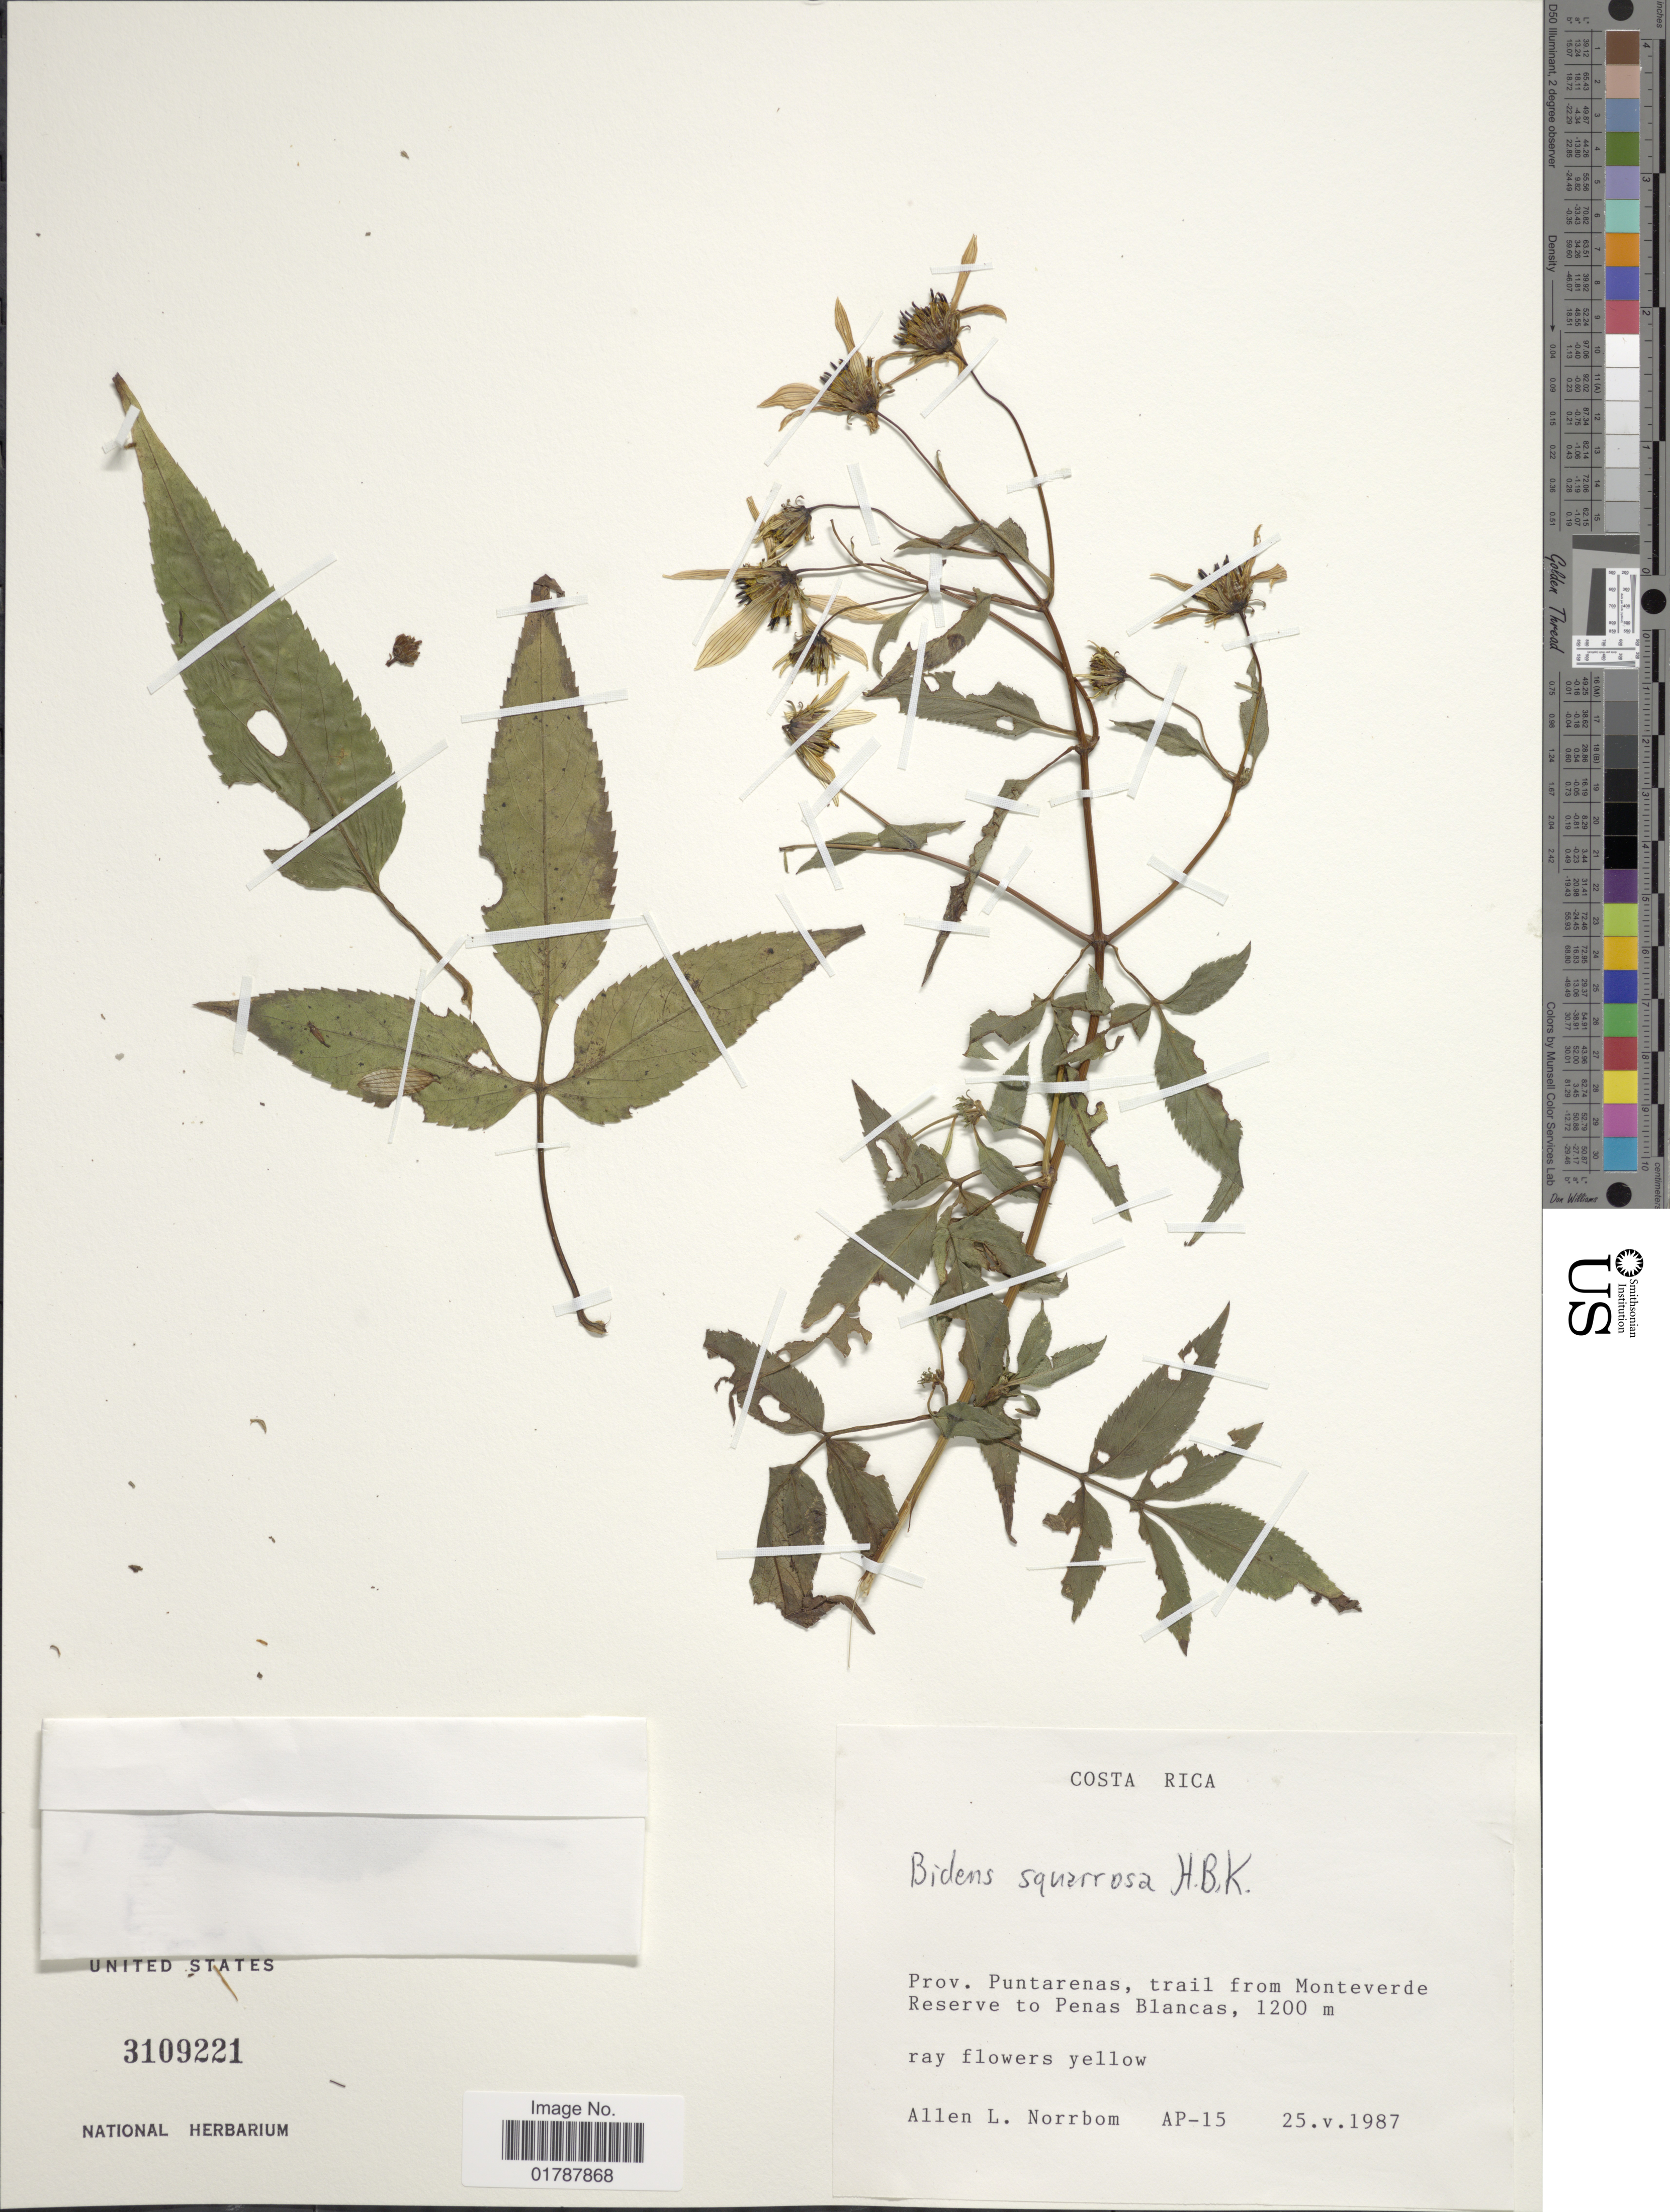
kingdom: Plantae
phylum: Tracheophyta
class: Magnoliopsida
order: Asterales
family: Asteraceae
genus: Bidens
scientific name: Bidens squarrosa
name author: Kunth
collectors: A. L. Norrbom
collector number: AP-15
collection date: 1987-05-25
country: Costa Rica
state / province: Puntarenas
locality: Prov. Puntarenas, trail from Monteverde Reserve to Penas Blancas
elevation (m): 1200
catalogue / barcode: US 3109221